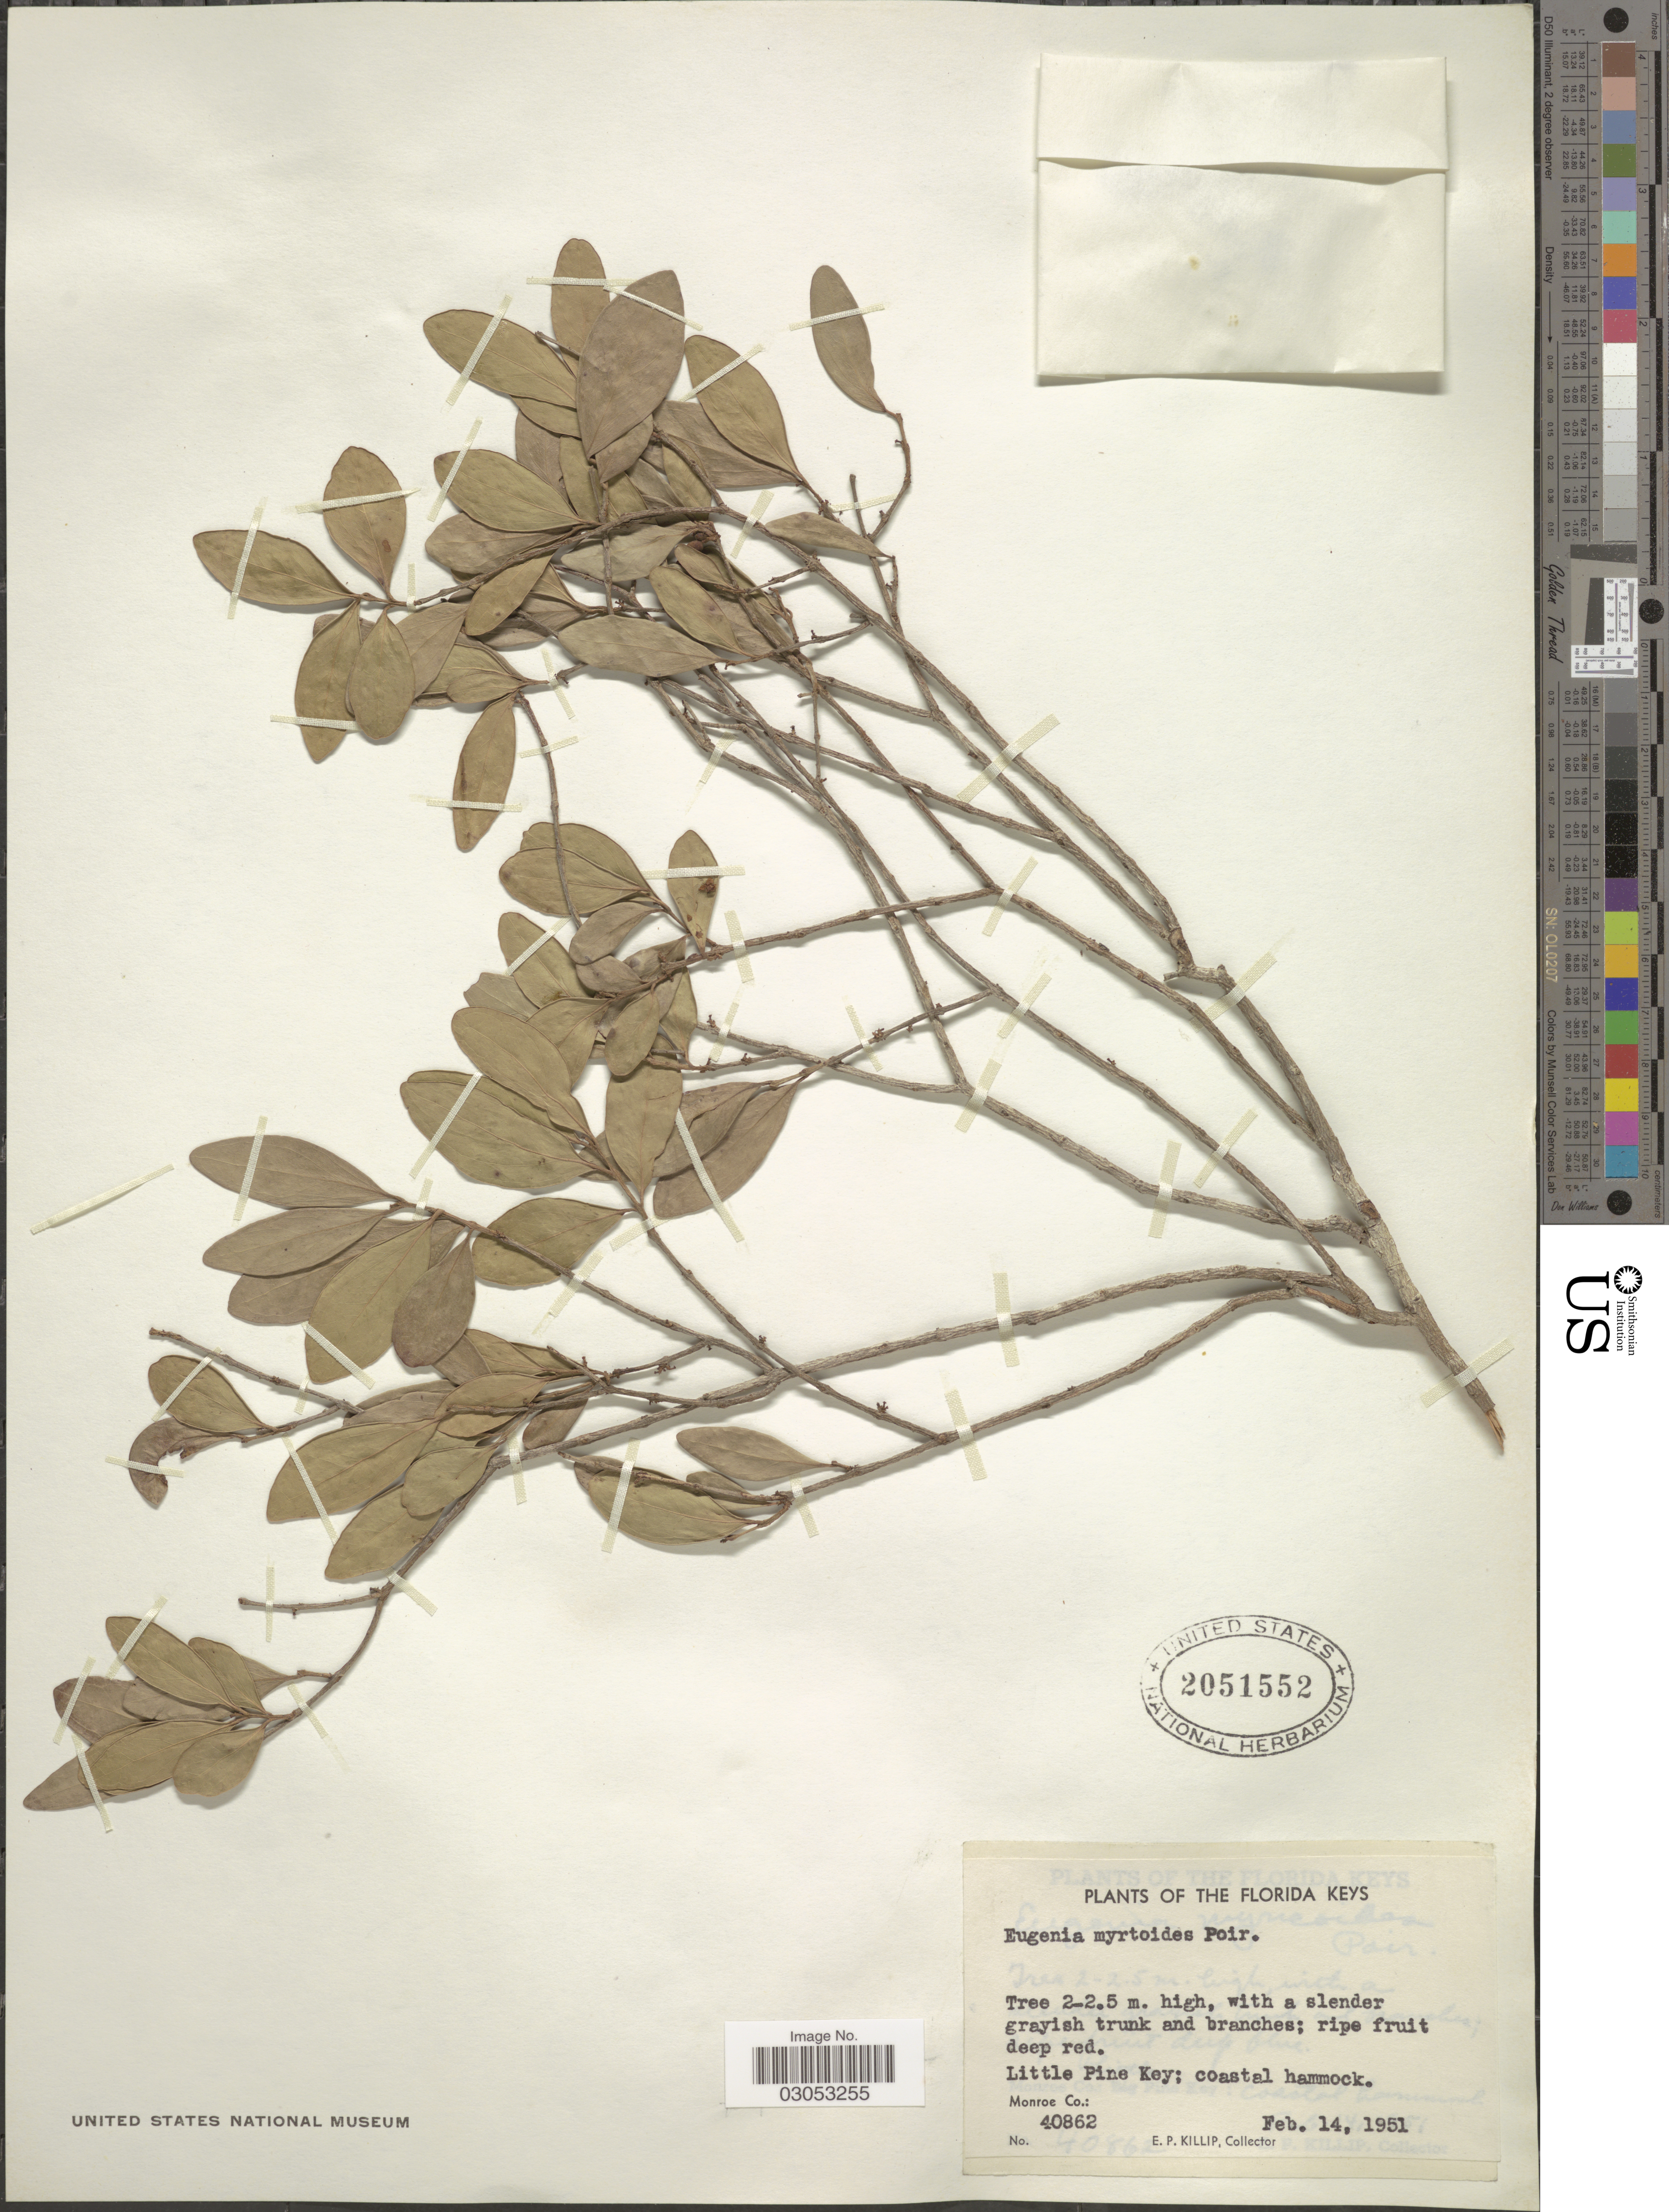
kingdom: Plantae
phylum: Tracheophyta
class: Magnoliopsida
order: Myrtales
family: Myrtaceae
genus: Eugenia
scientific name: Eugenia foetida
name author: Pers.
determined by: Strong, Mark T., (BOT), Smithsonian Institution - National Museum of Natural History (UNITED STATES)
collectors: E. P. Killip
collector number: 40862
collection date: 1951-02-14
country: United States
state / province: Florida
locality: Little Pine Key; coastal hammock, Monroe Co., The Florida Keys.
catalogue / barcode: US 2051552